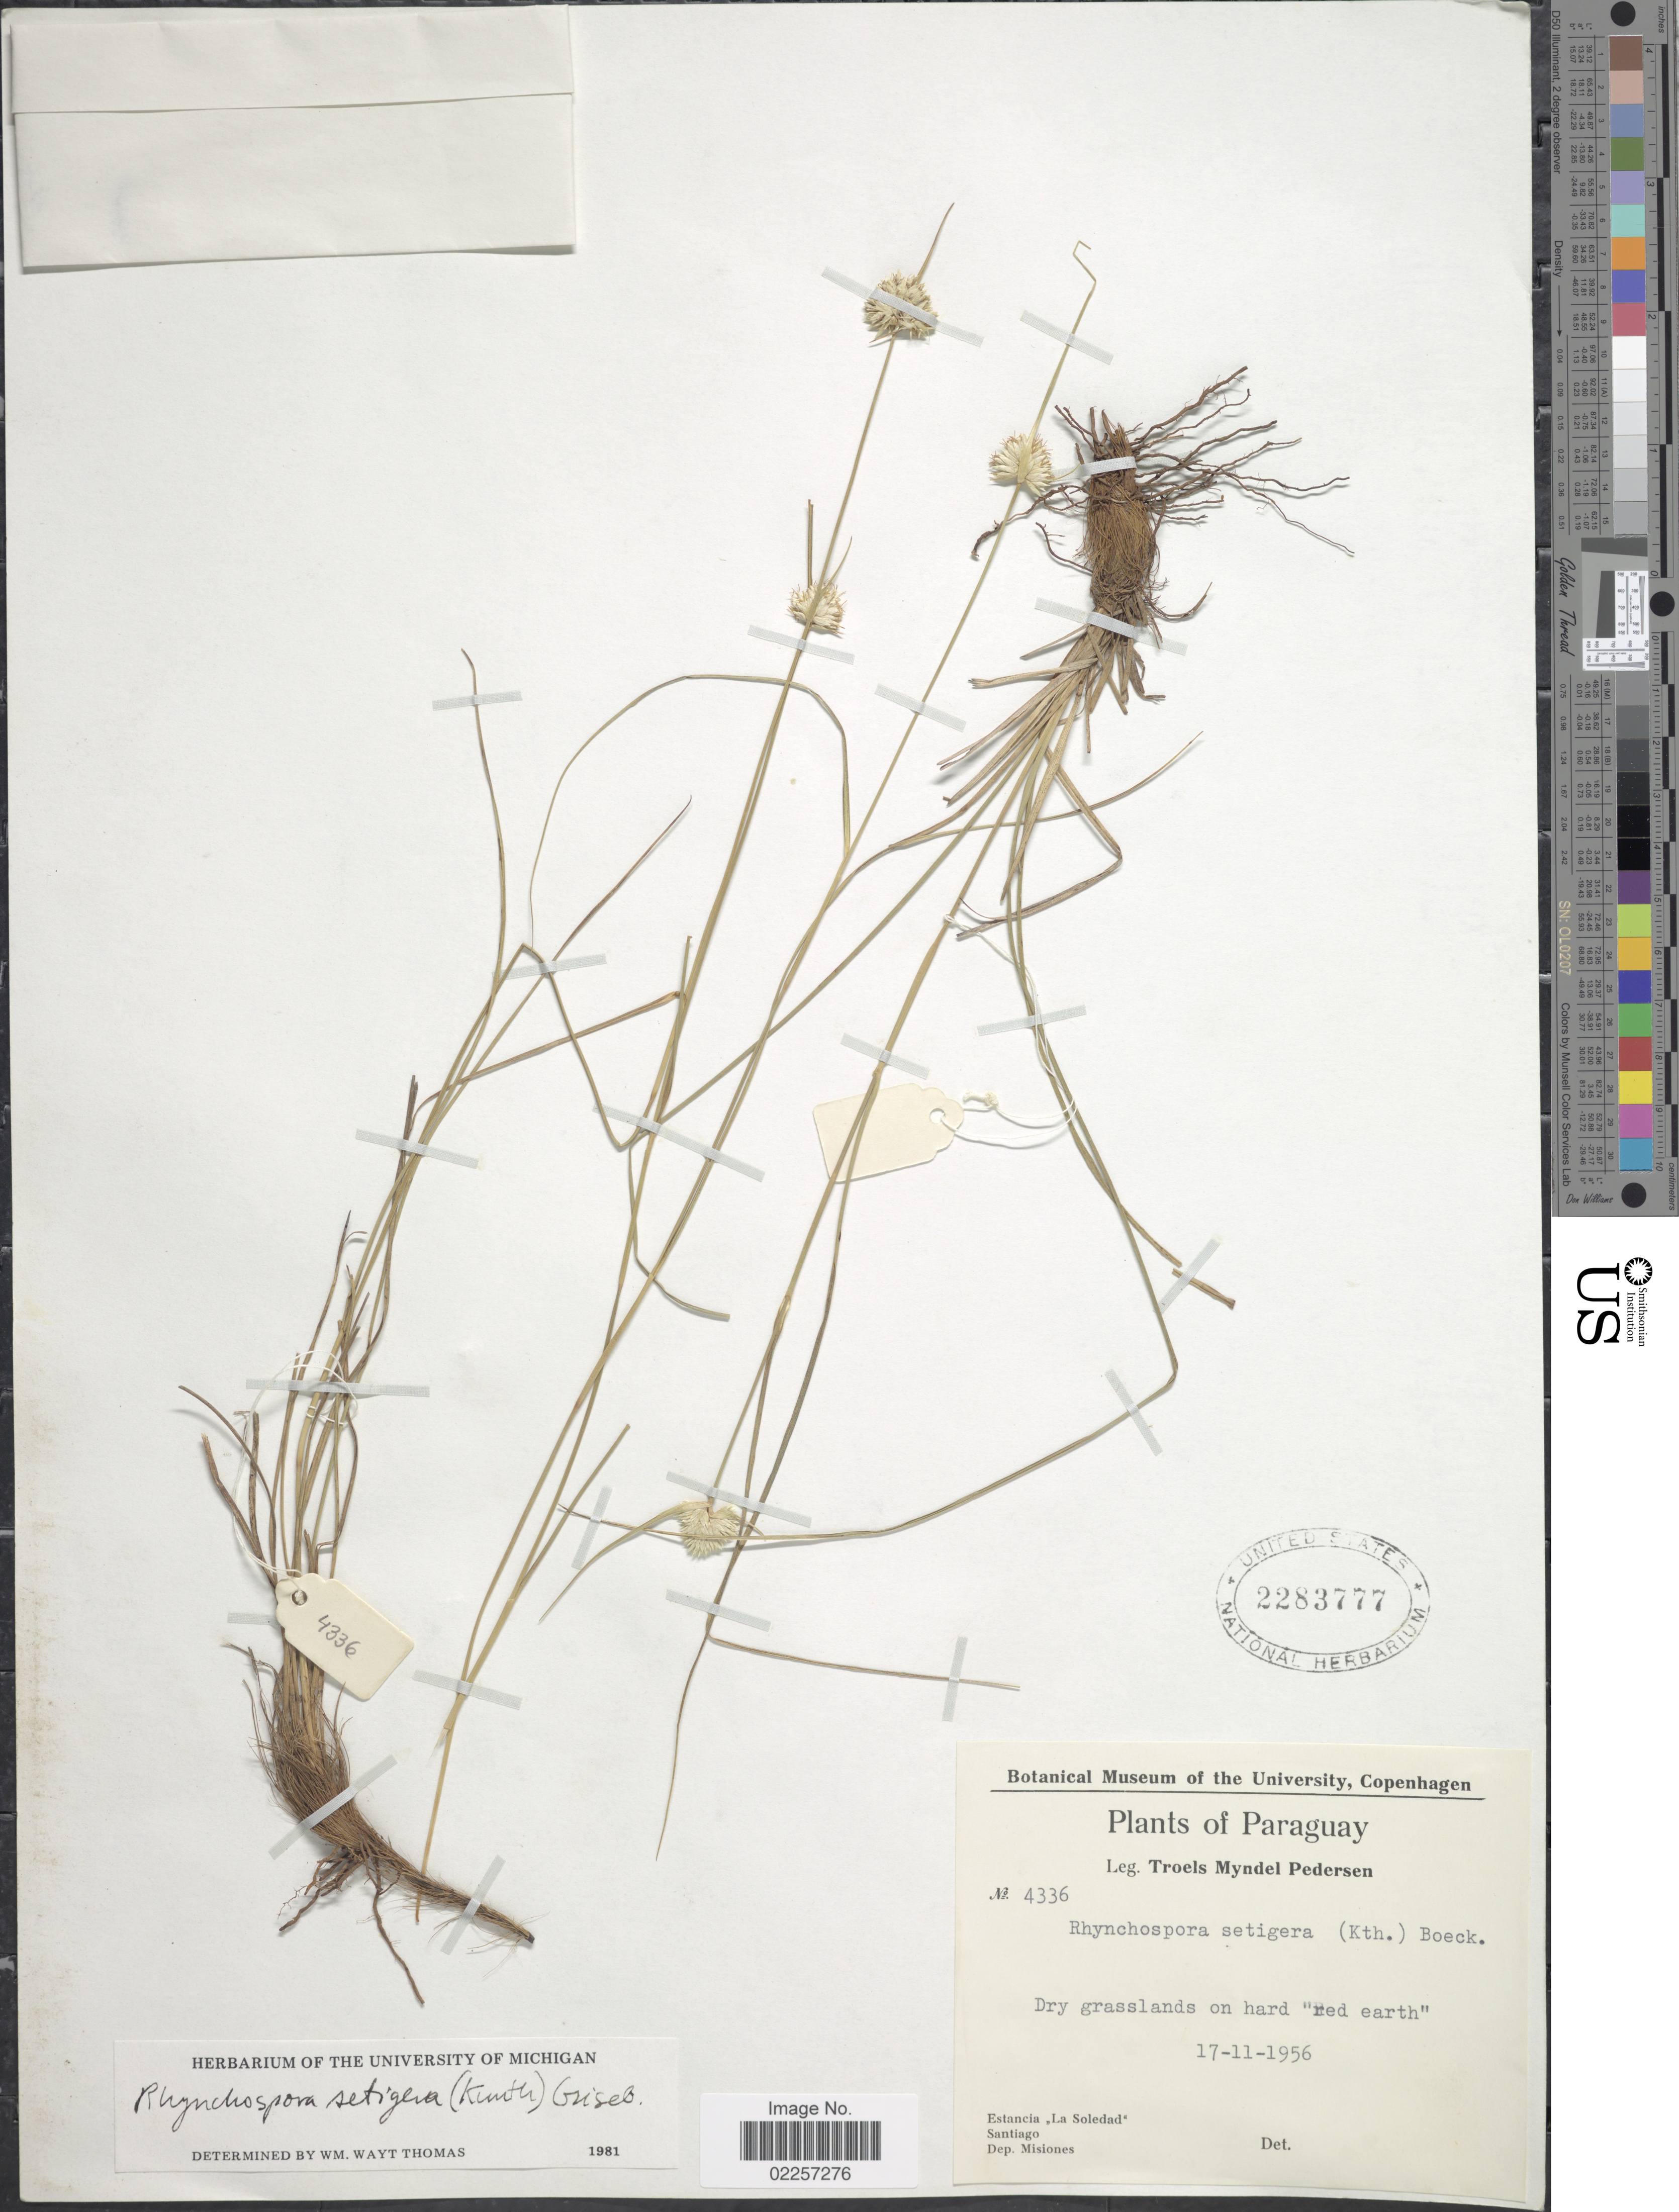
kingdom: Plantae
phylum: Tracheophyta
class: Liliopsida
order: Poales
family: Cyperaceae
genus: Rhynchospora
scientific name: Rhynchospora setigera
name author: (Kunth) Griseb.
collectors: T. Pederson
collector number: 4336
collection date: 1956-11-17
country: Paraguay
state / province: Misiones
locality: Dry grasslands on hard Red earth, estancia La Soledad, Santiago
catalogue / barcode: US 2283777